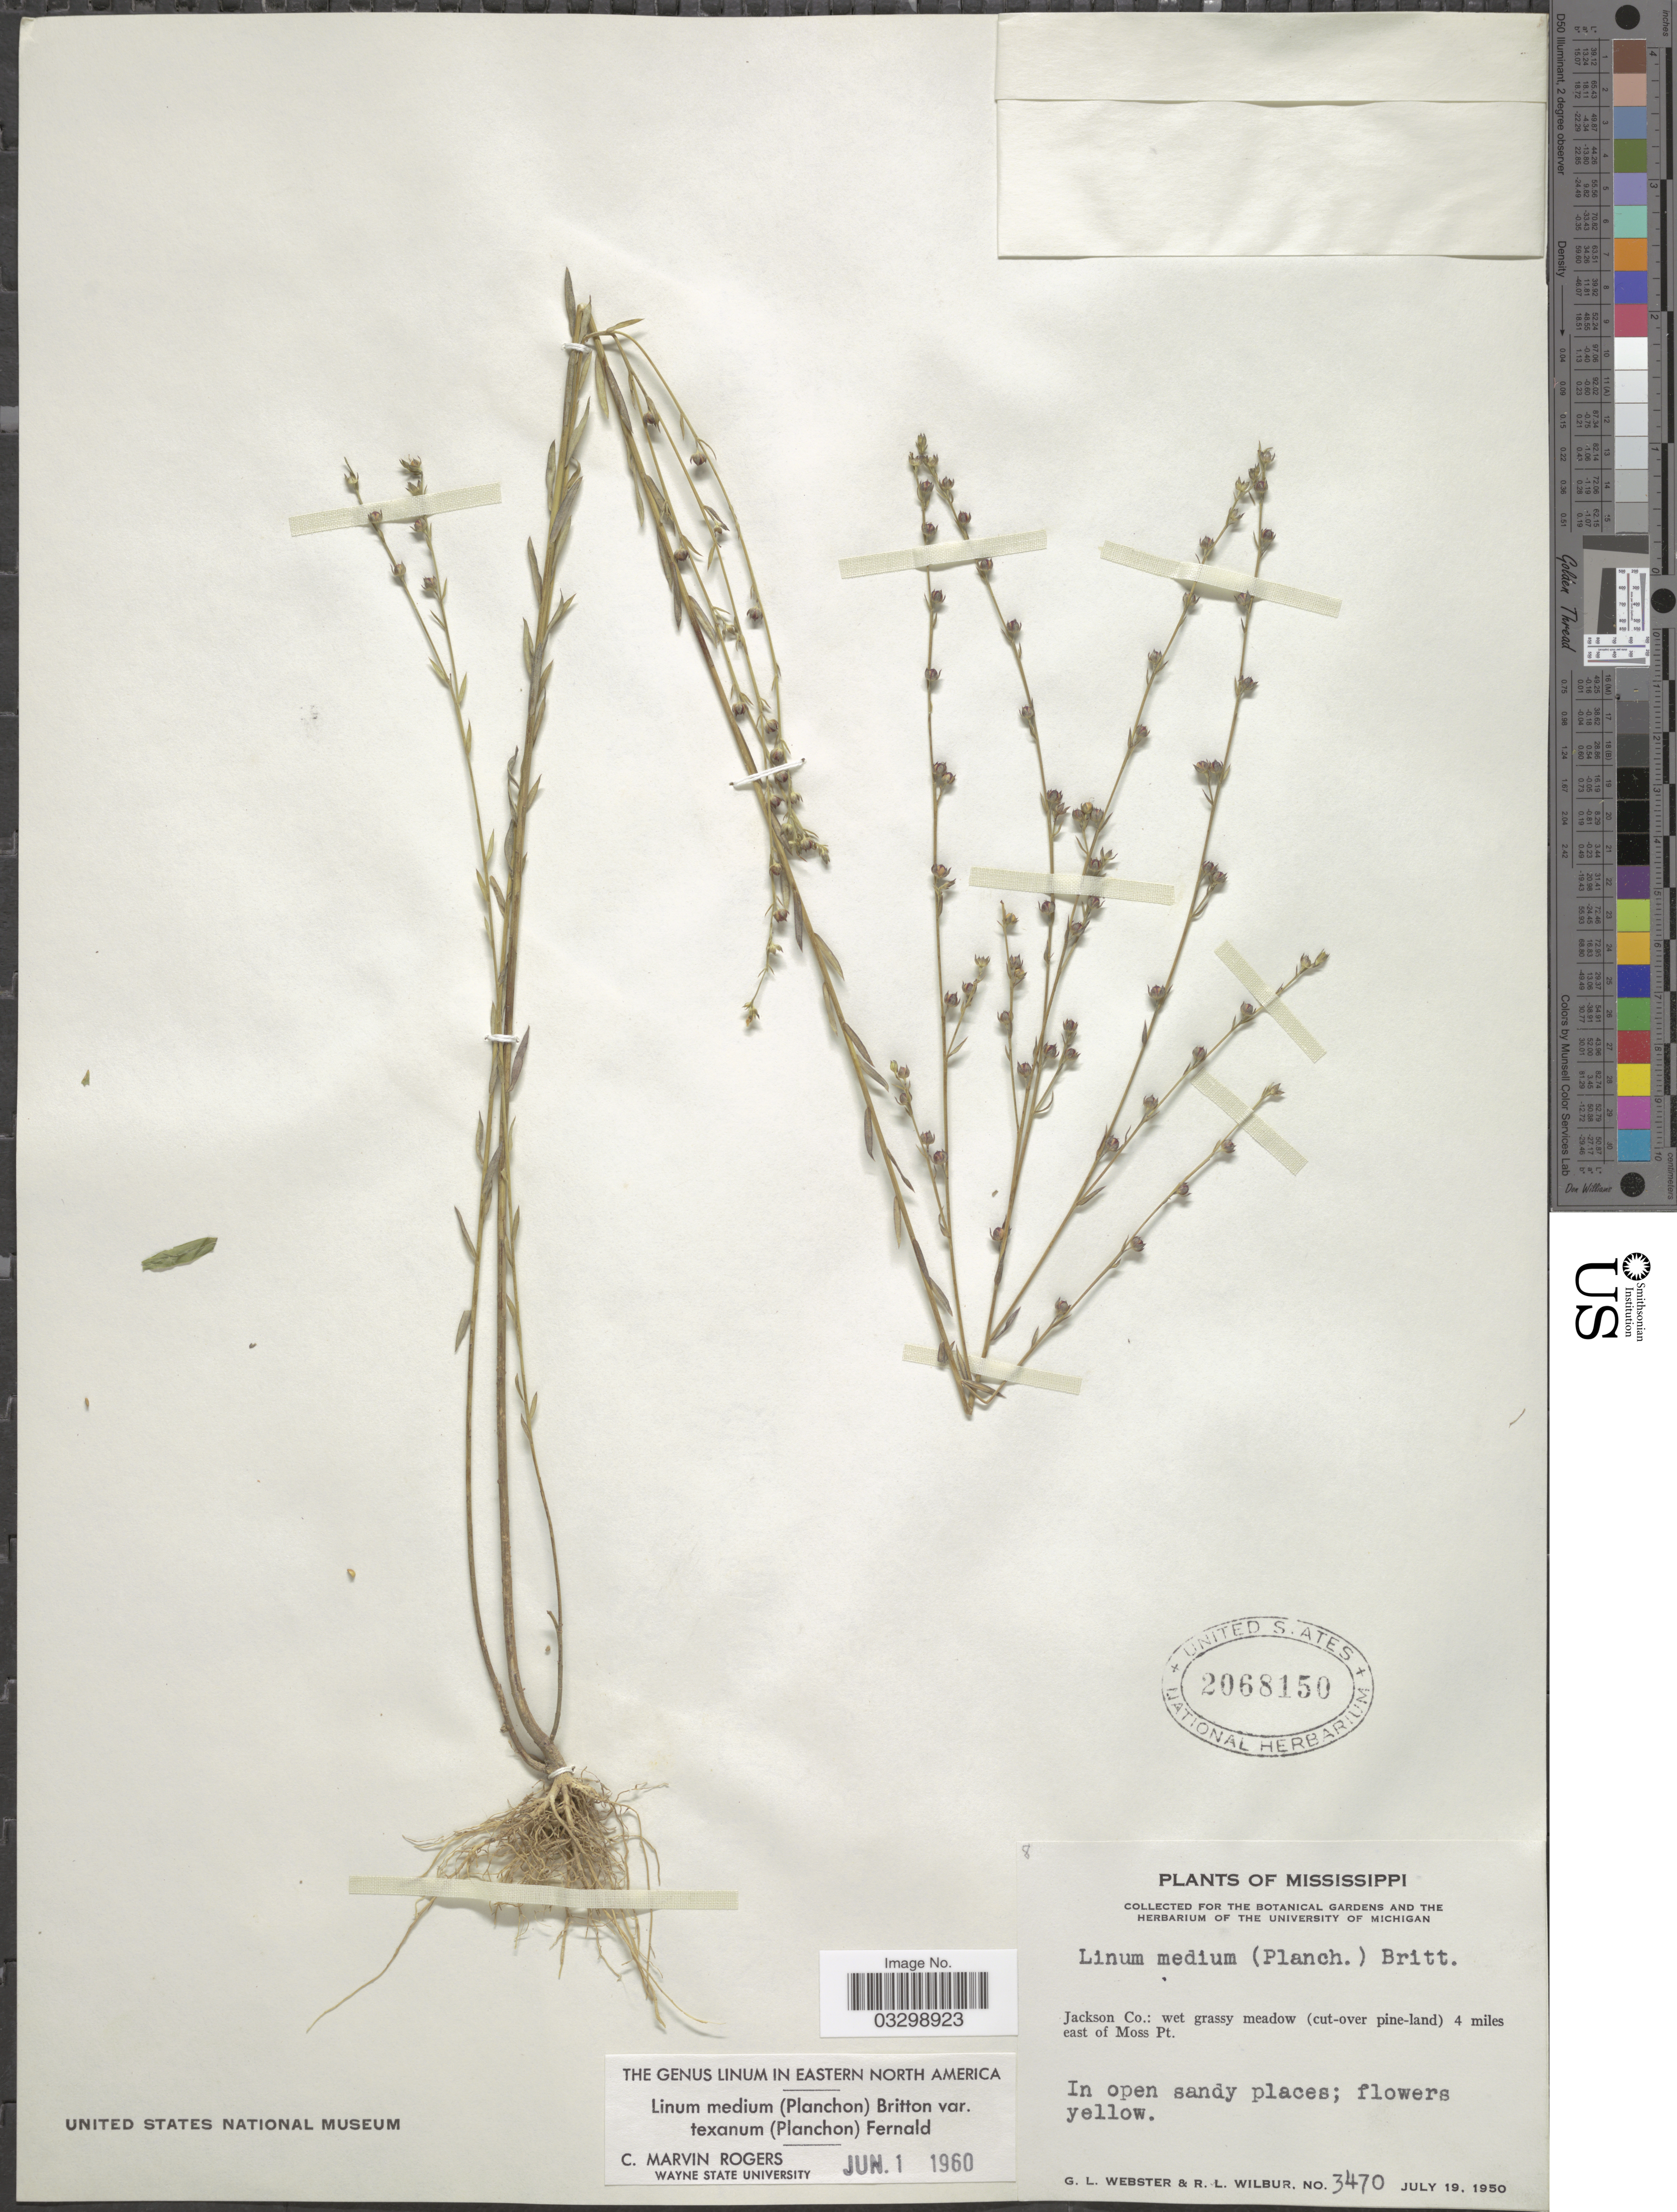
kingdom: Plantae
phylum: Tracheophyta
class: Magnoliopsida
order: Malpighiales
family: Linaceae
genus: Linum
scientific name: Linum medium var. texanum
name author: (Planch.) Fernald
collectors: G. L. Webster & R. L. Wilbur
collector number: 3470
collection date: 1950-07-19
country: United States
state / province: Mississippi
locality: Jackson Co.: wet grassy meadow (cut-over pine-land) 4 miles east of Moss Pt.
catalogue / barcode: US 2068150